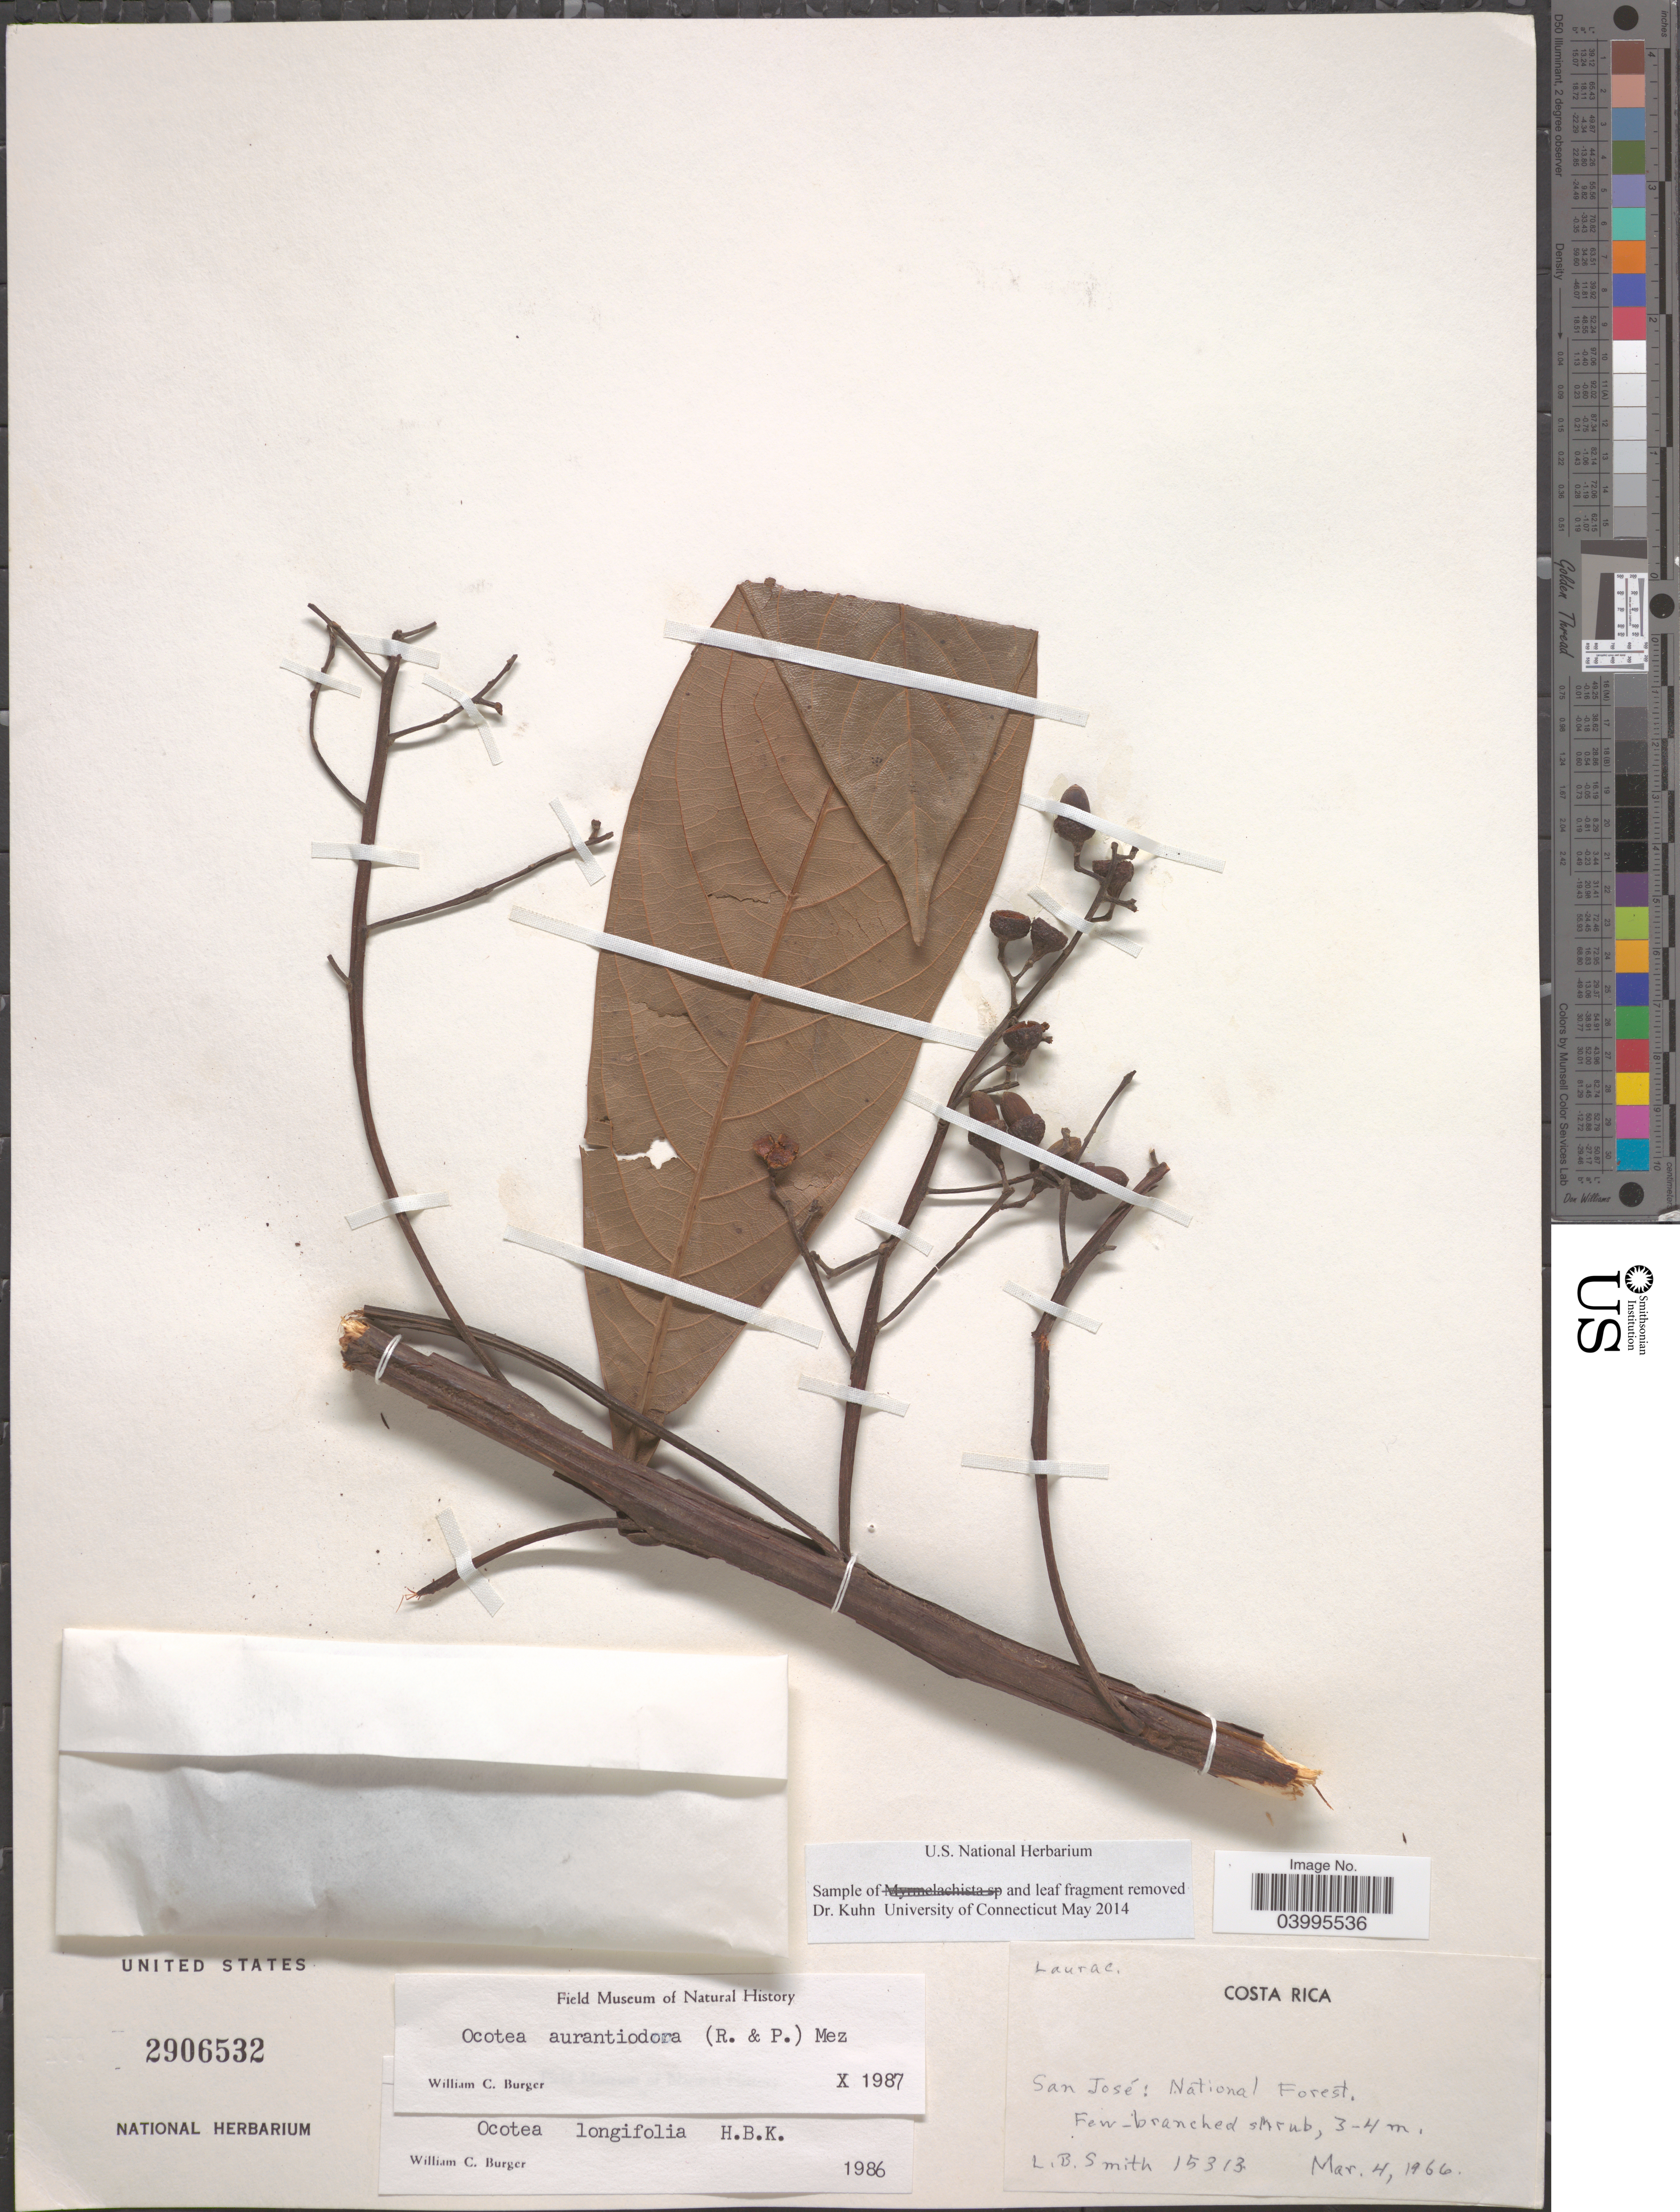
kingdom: Plantae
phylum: Tracheophyta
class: Magnoliopsida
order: Laurales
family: Lauraceae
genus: Ocotea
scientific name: Ocotea aurantiodora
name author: (Ruiz & Pav.) Mez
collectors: L. Smith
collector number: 15313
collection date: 1966-03-04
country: Costa Rica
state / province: San José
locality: National Forest.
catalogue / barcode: US 2906532